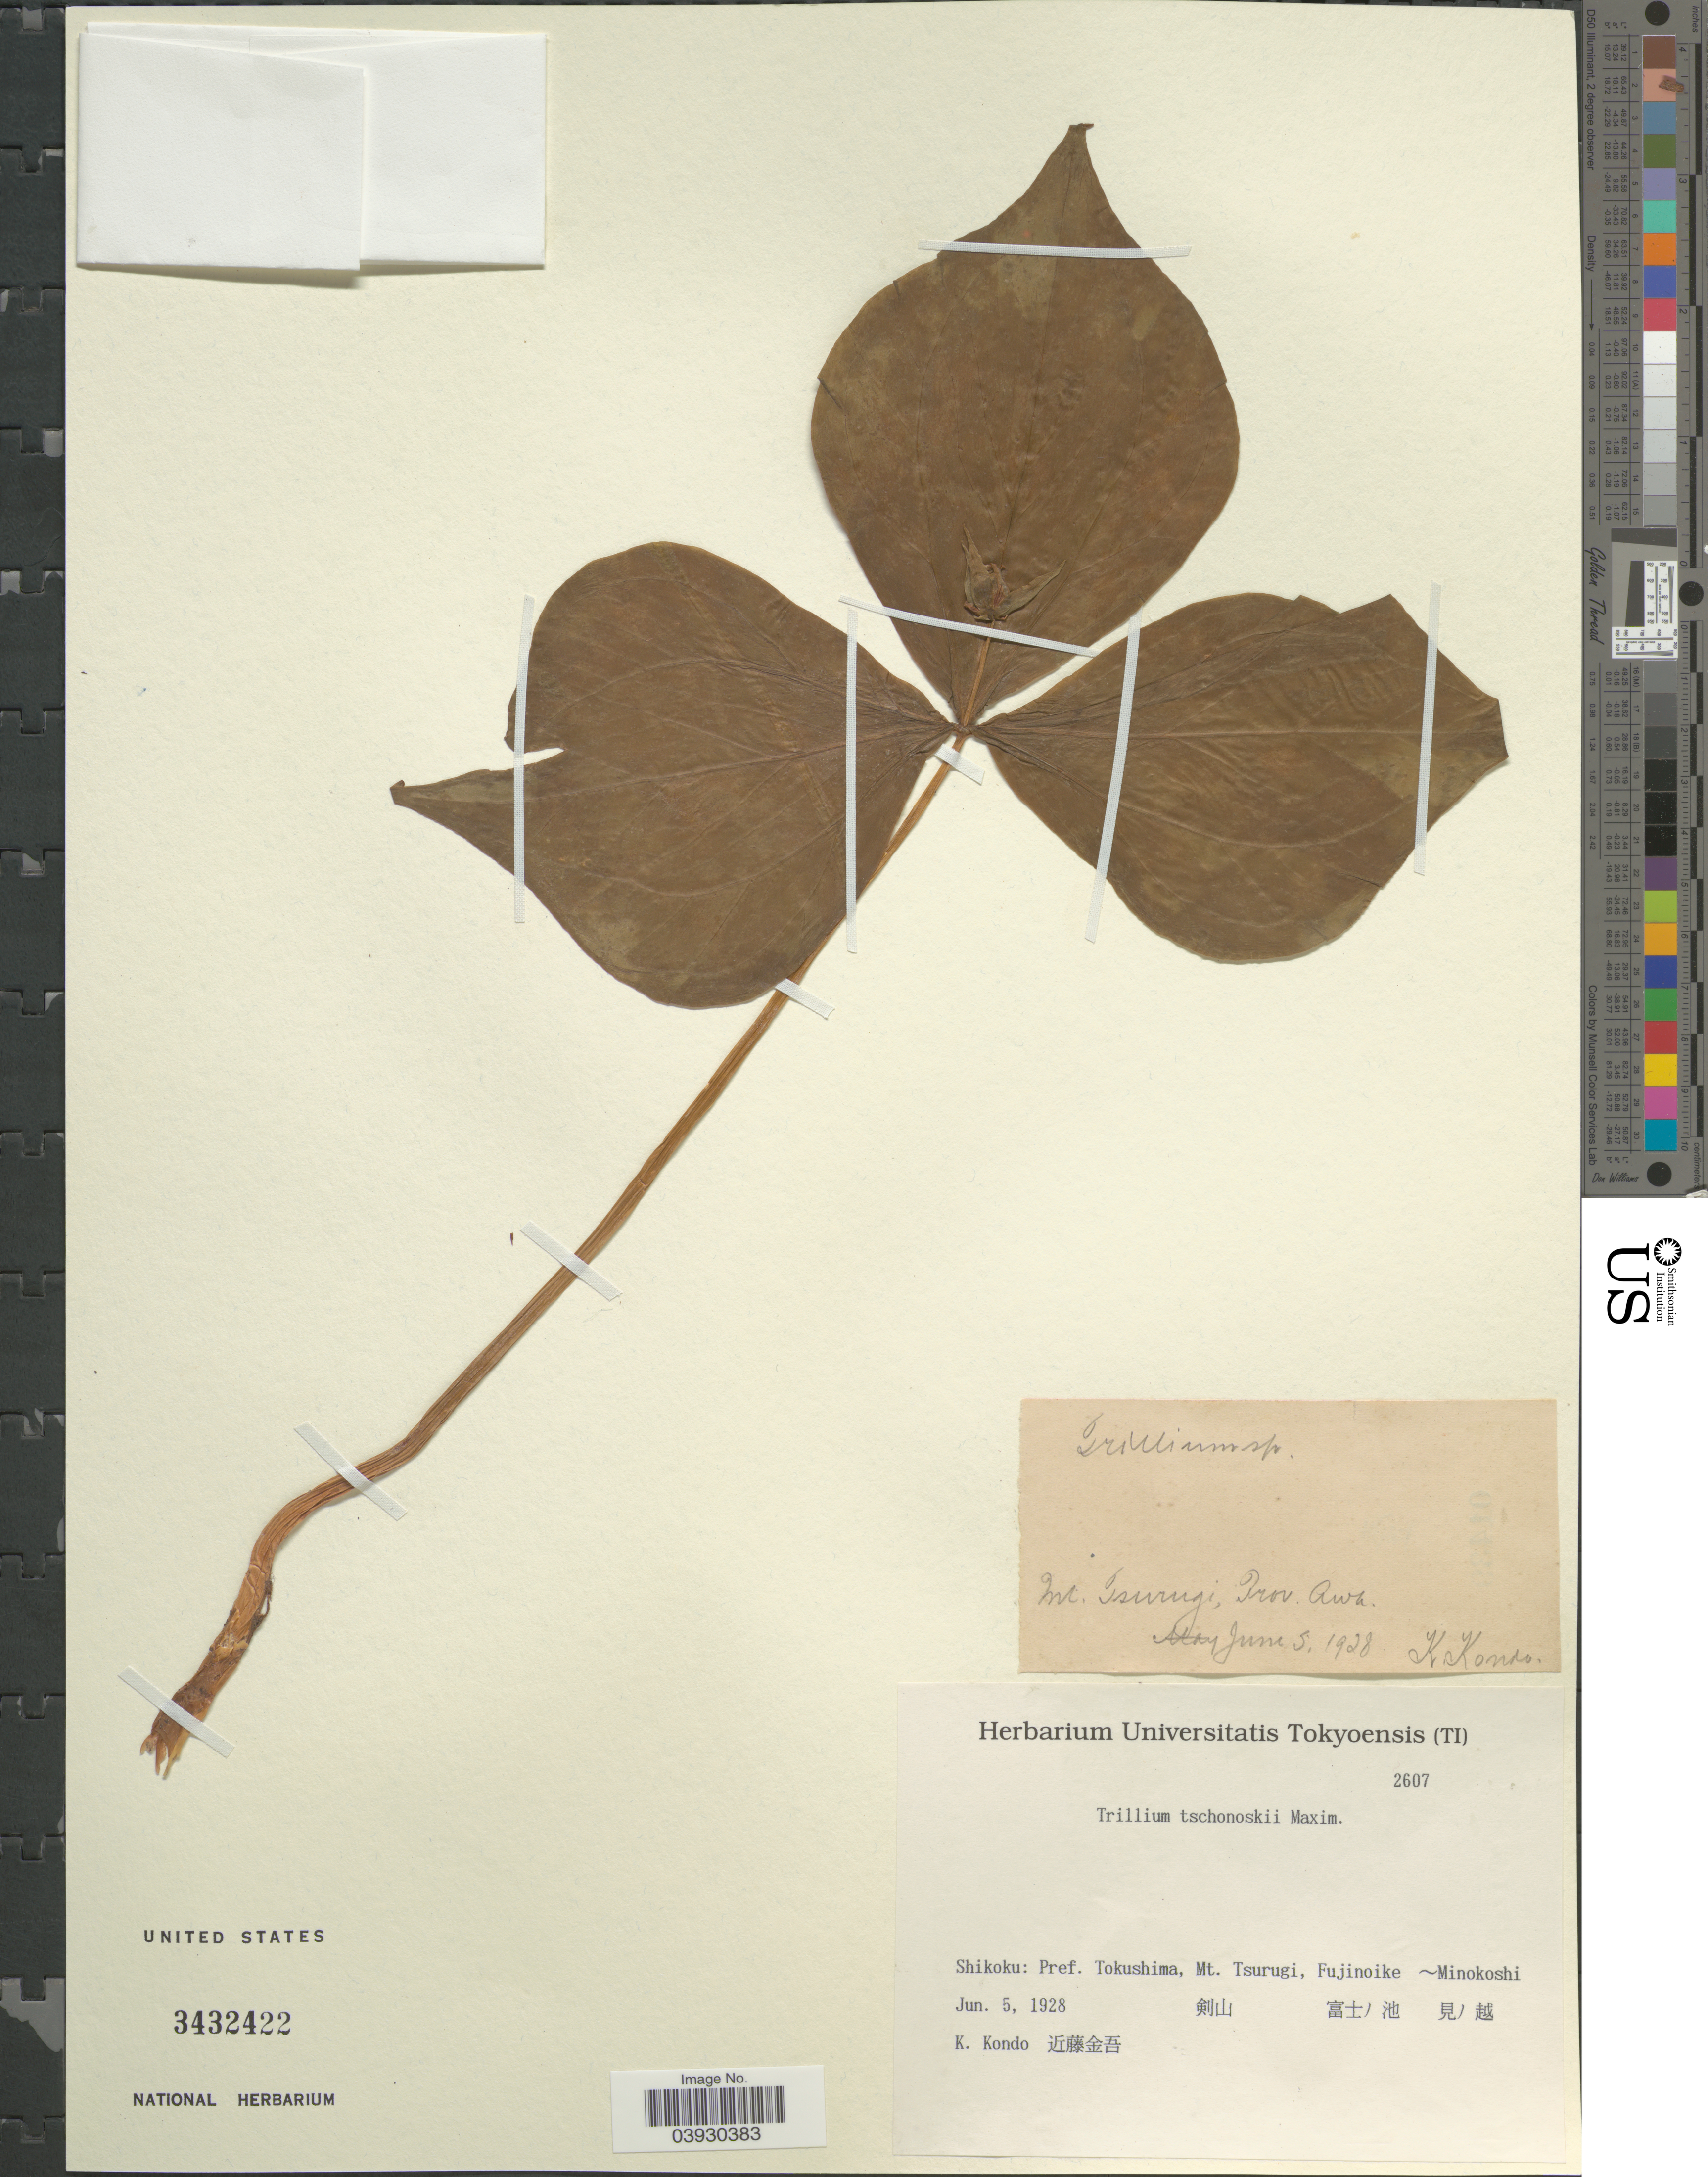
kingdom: Plantae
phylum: Tracheophyta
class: Liliopsida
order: Liliales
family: Melanthiaceae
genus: Trillium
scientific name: Trillium tschonoskii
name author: Maxim.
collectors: K. Kondo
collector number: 2607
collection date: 1928-06-05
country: Japan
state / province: Tokusima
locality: Shikoku: Pref. Tokushima, Mt. Tsurugi, Fujinoike ~Minokoshi. Prov. Awa.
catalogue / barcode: US 3432422